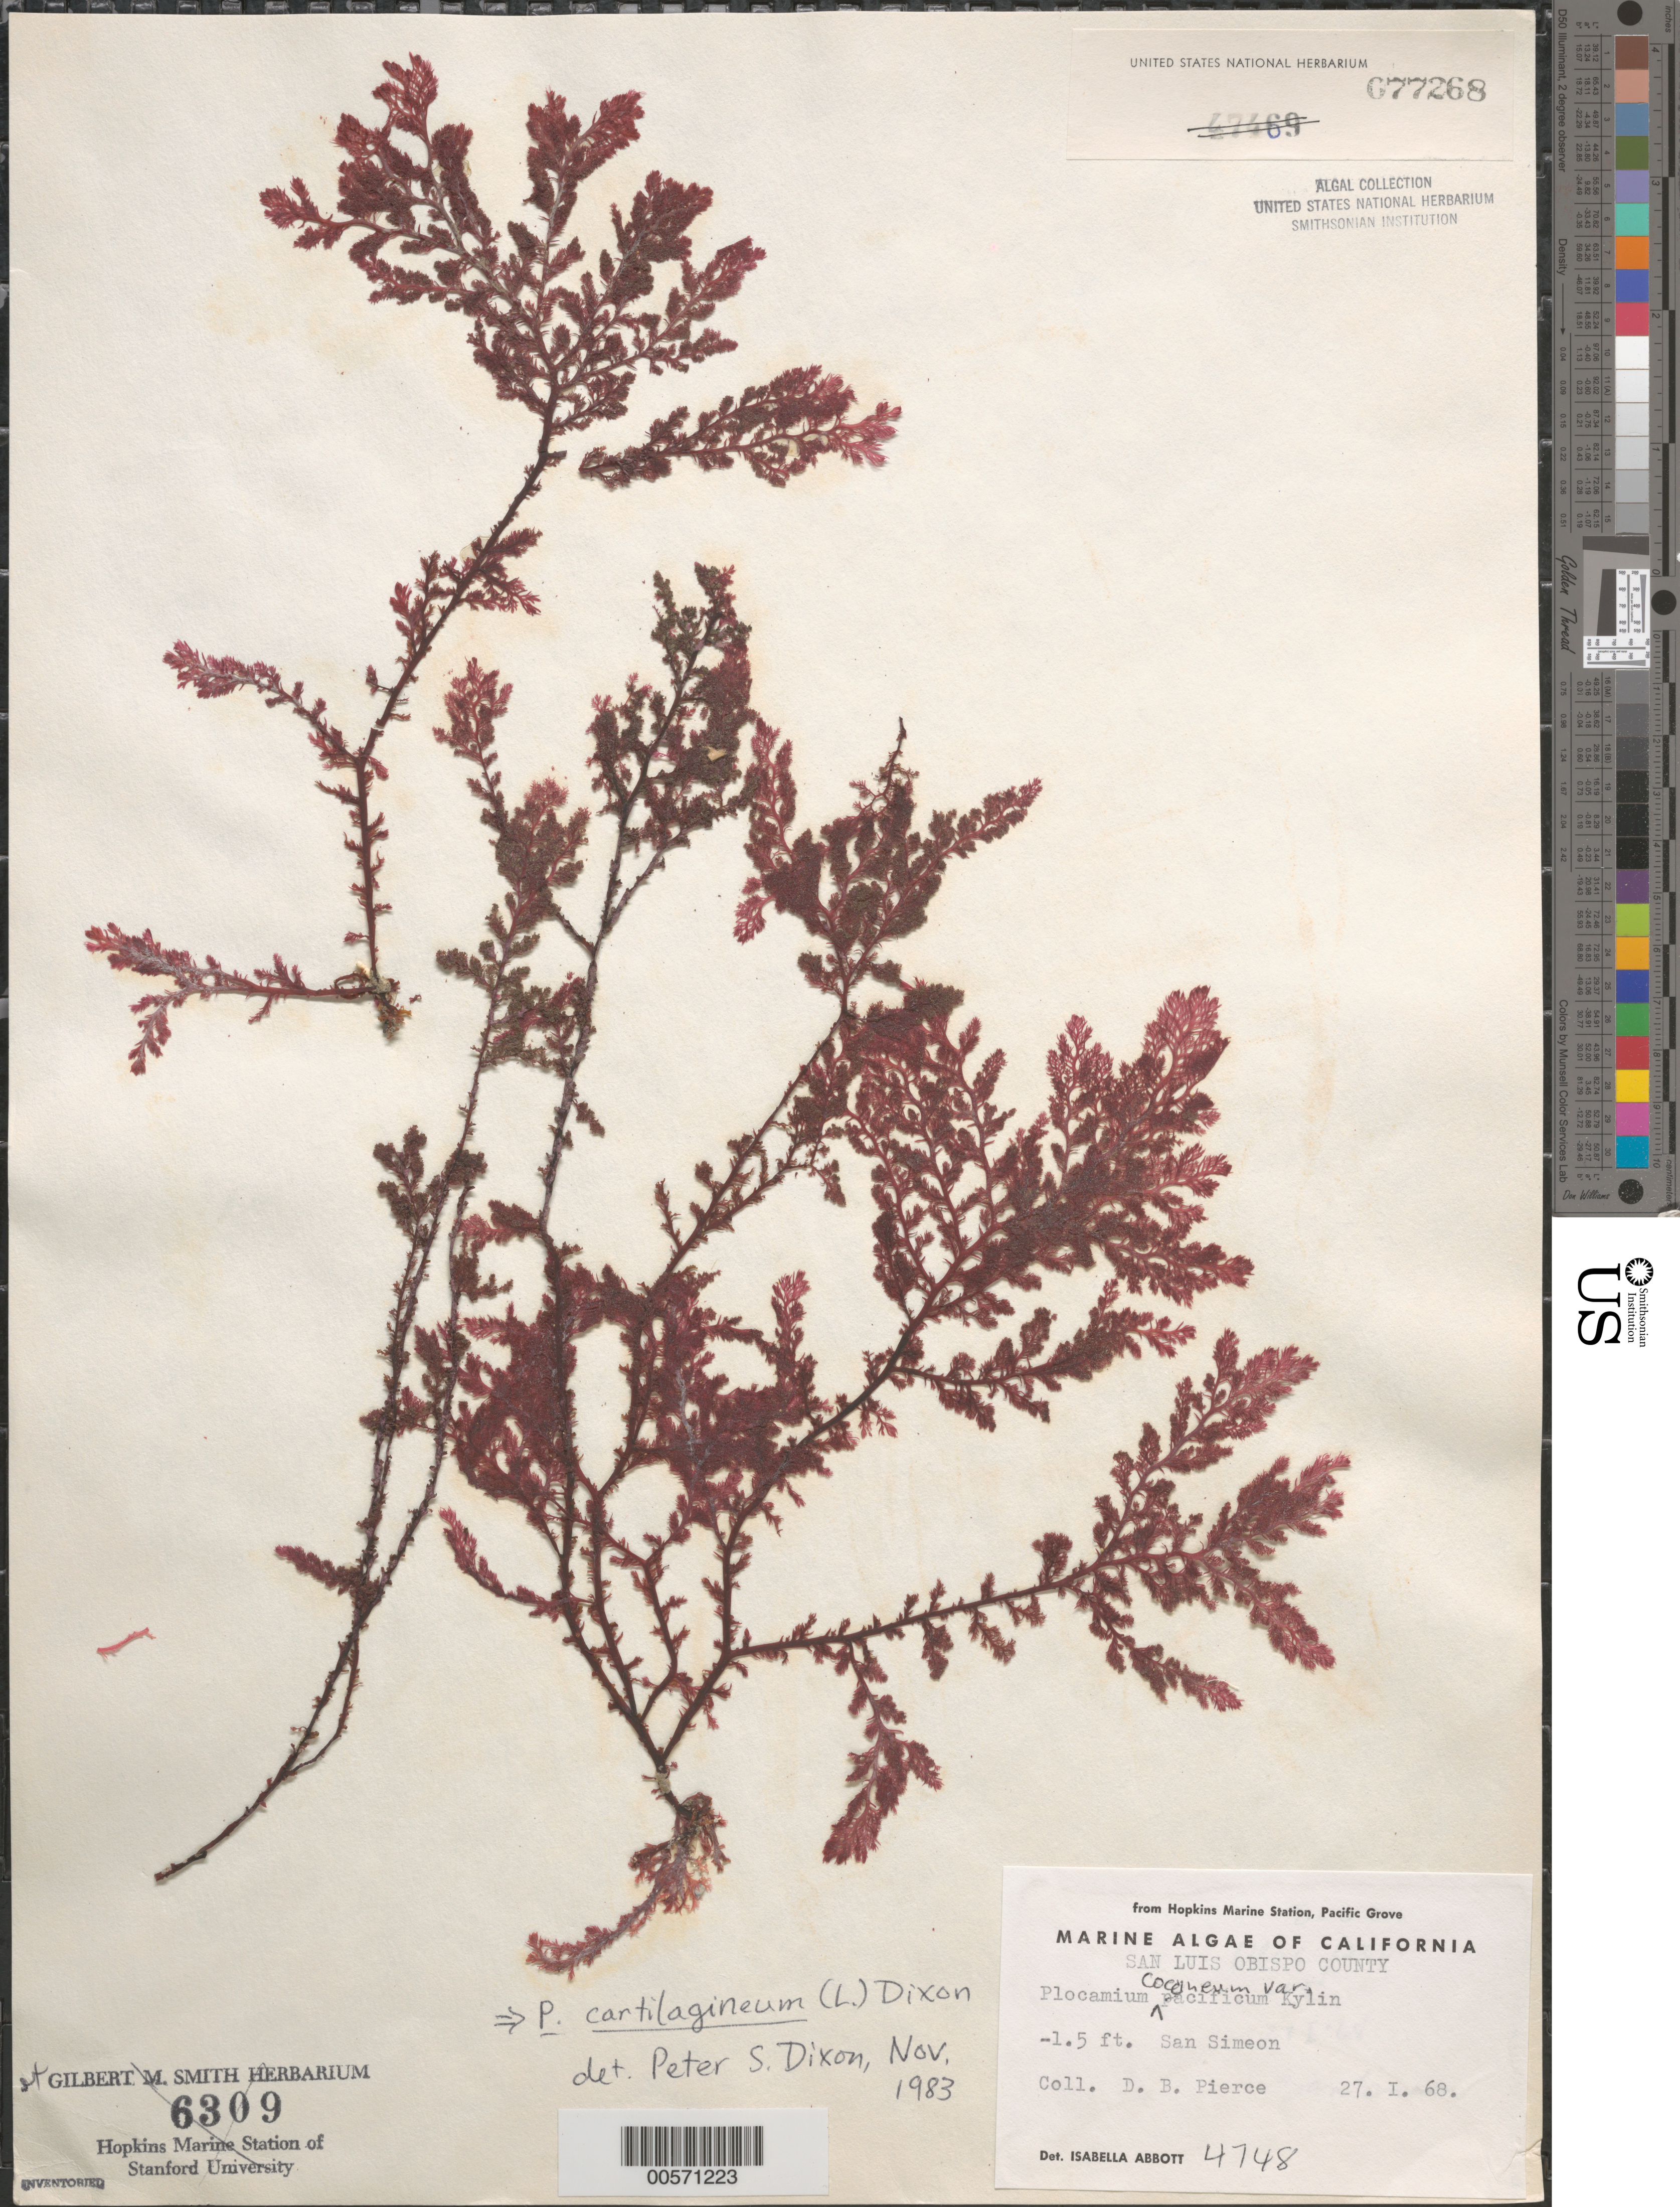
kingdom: Plantae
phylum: Rhodophyta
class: Florideophyceae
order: Plocamiales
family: Plocamiaceae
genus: Plocamium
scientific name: Plocamium cartilagineum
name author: (L.) P.S. Dixon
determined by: Dixon, P. S.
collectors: D. Pierce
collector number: IAA 4748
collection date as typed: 27 Jan 1968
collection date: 1968-01-27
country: United States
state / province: California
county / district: San Luis Obispo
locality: San Simeon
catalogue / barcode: US 77268